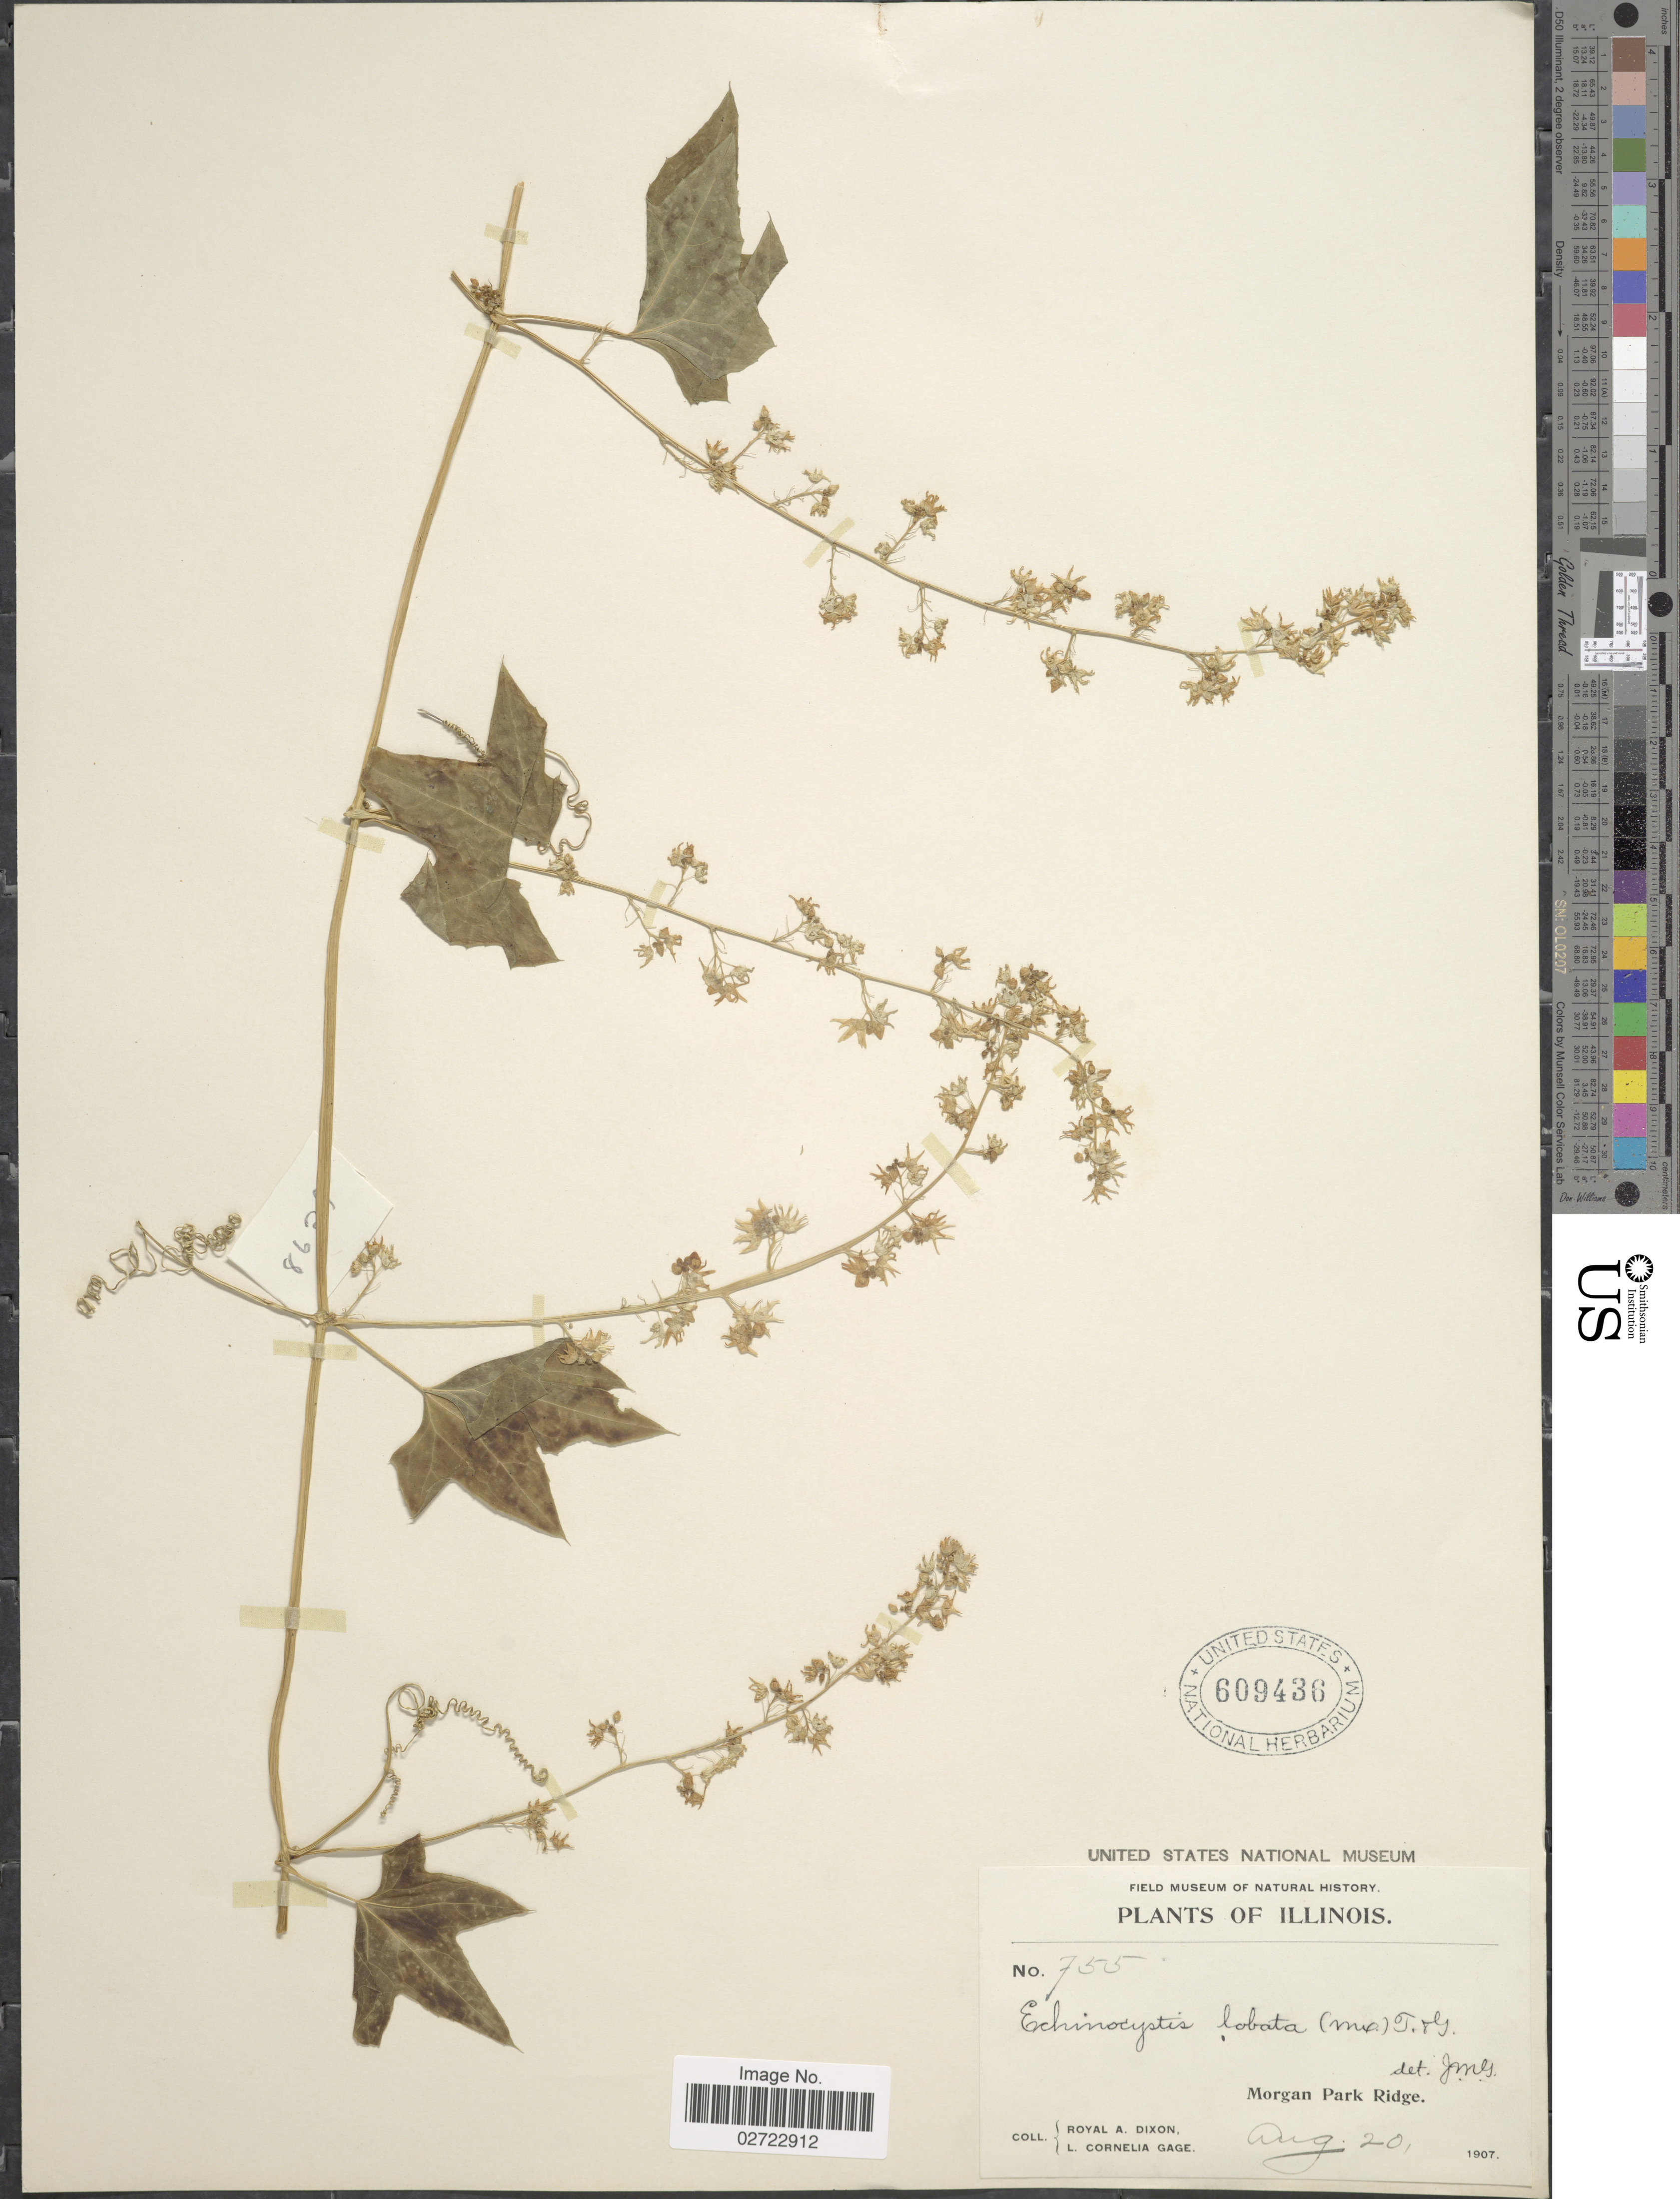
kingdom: Plantae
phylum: Tracheophyta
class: Magnoliopsida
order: Cucurbitales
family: Cucurbitaceae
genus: Echinocystis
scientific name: Echinocystis lobata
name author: (Michx.) Torr. & A. Gray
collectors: R. A. Dixon & L. Gage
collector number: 755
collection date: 1907-08-20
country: United States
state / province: Illinois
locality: Morgan Park Ridge.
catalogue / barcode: US 609436